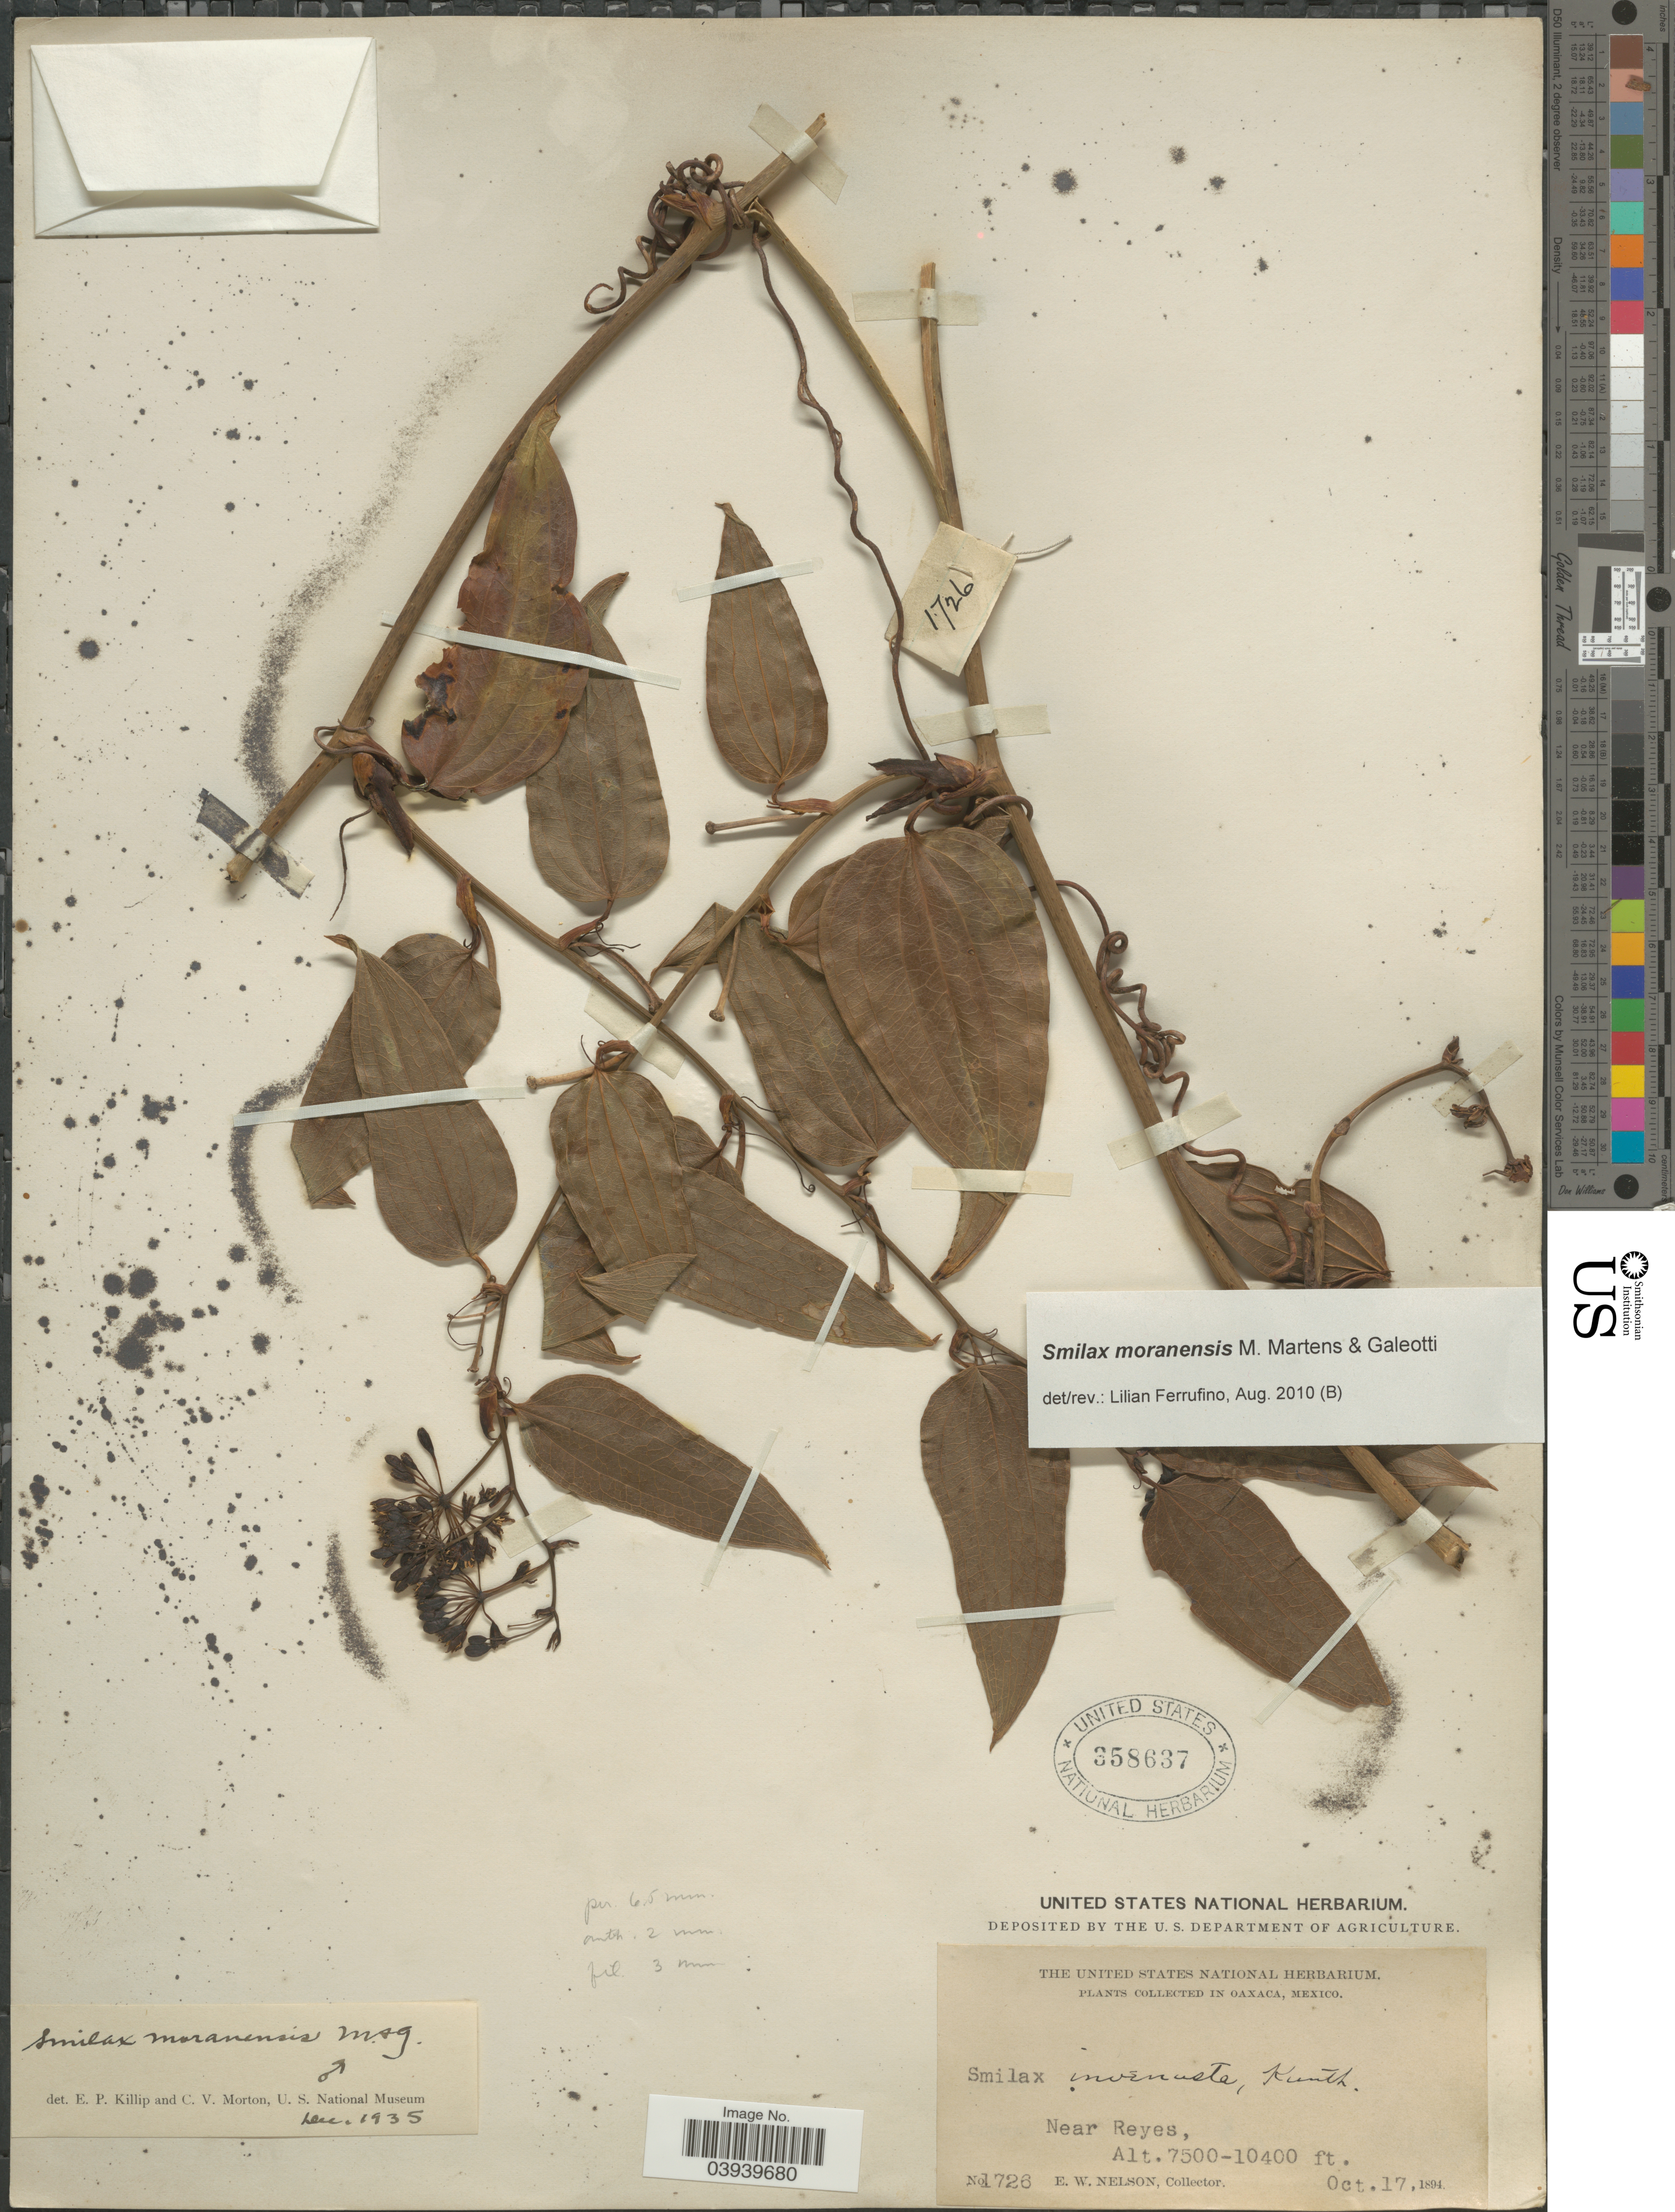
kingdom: Plantae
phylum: Tracheophyta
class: Liliopsida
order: Liliales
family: Smilacaceae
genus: Smilax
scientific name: Smilax moranensis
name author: M. Martens & Galeotti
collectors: E. W. Nelson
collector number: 1726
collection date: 1894-10-17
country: Mexico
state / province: Oaxaca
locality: Near Reyes.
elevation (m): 2286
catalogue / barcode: US 358637